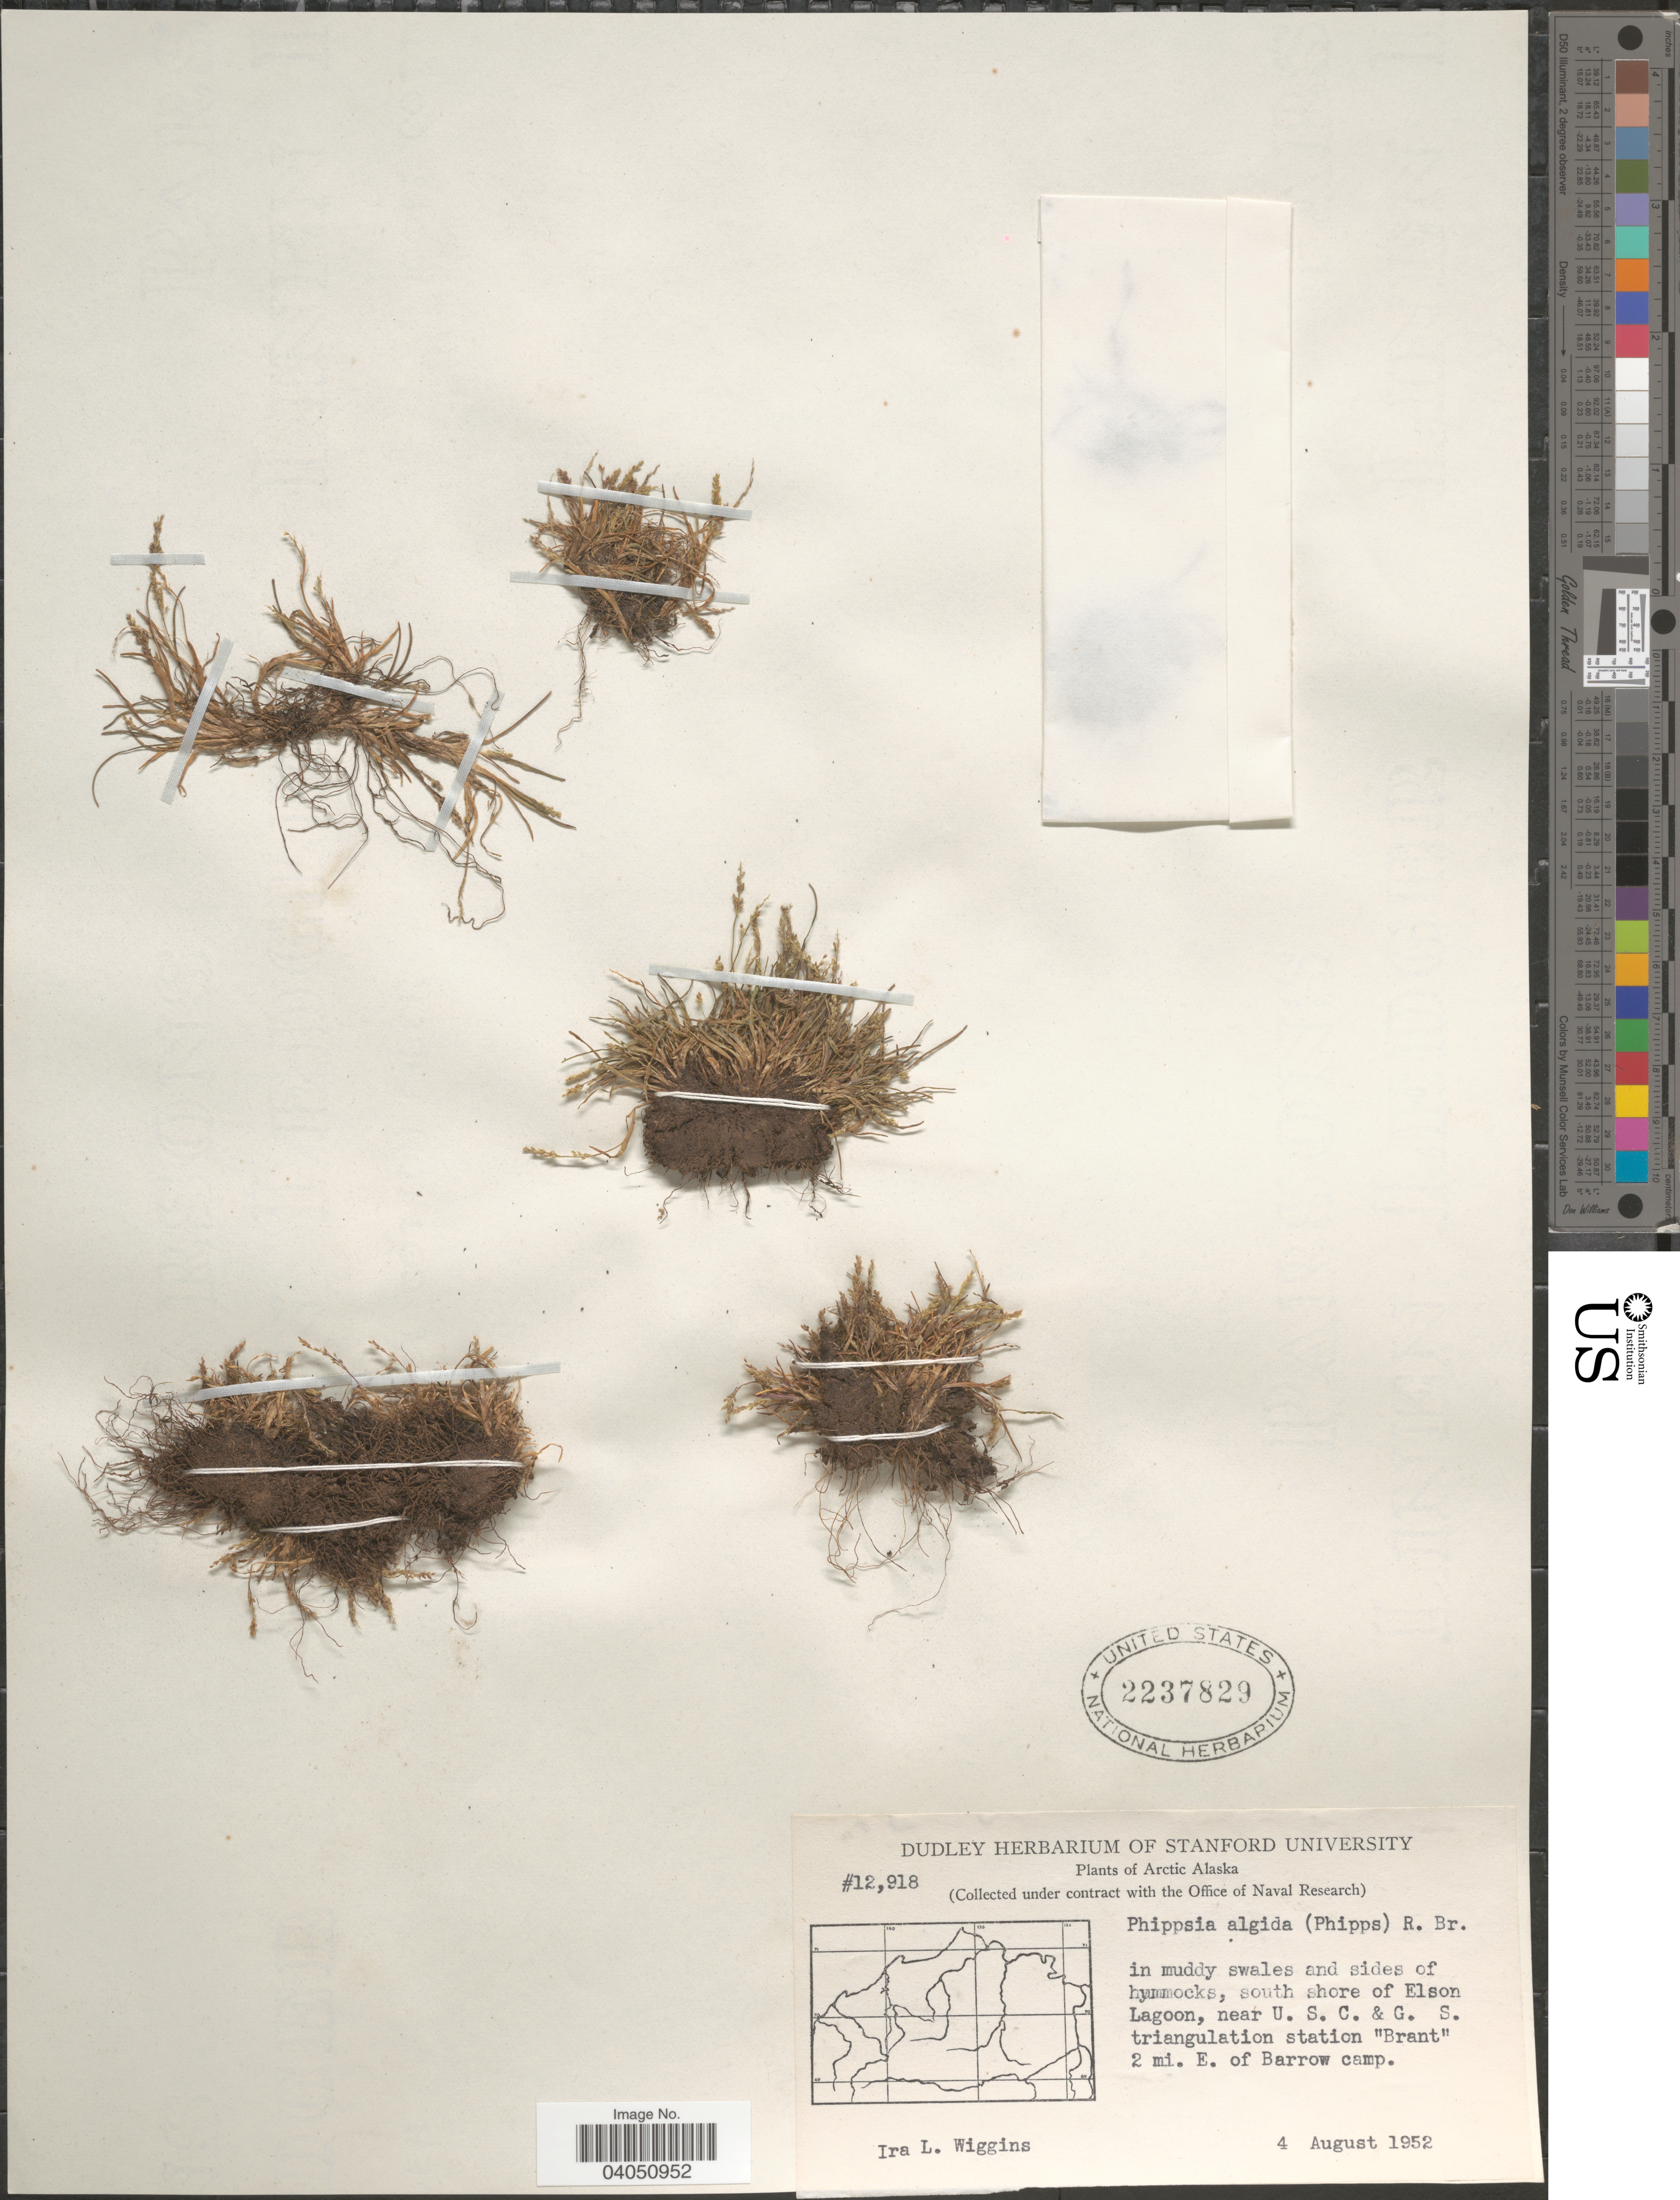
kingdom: Plantae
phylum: Tracheophyta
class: Liliopsida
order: Poales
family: Poaceae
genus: Phippsia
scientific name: Phippsia algida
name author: (Sol.) R. Br.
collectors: I. L. Wiggins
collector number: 12918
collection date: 1952-08-04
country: United States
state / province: Alaska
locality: Arctic Alaska. South shore of Elson Lagoon, near U.S. C. & G. S. triangulation station "Brant" 2 mi. E. of Barrow camp.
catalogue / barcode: US 2237829